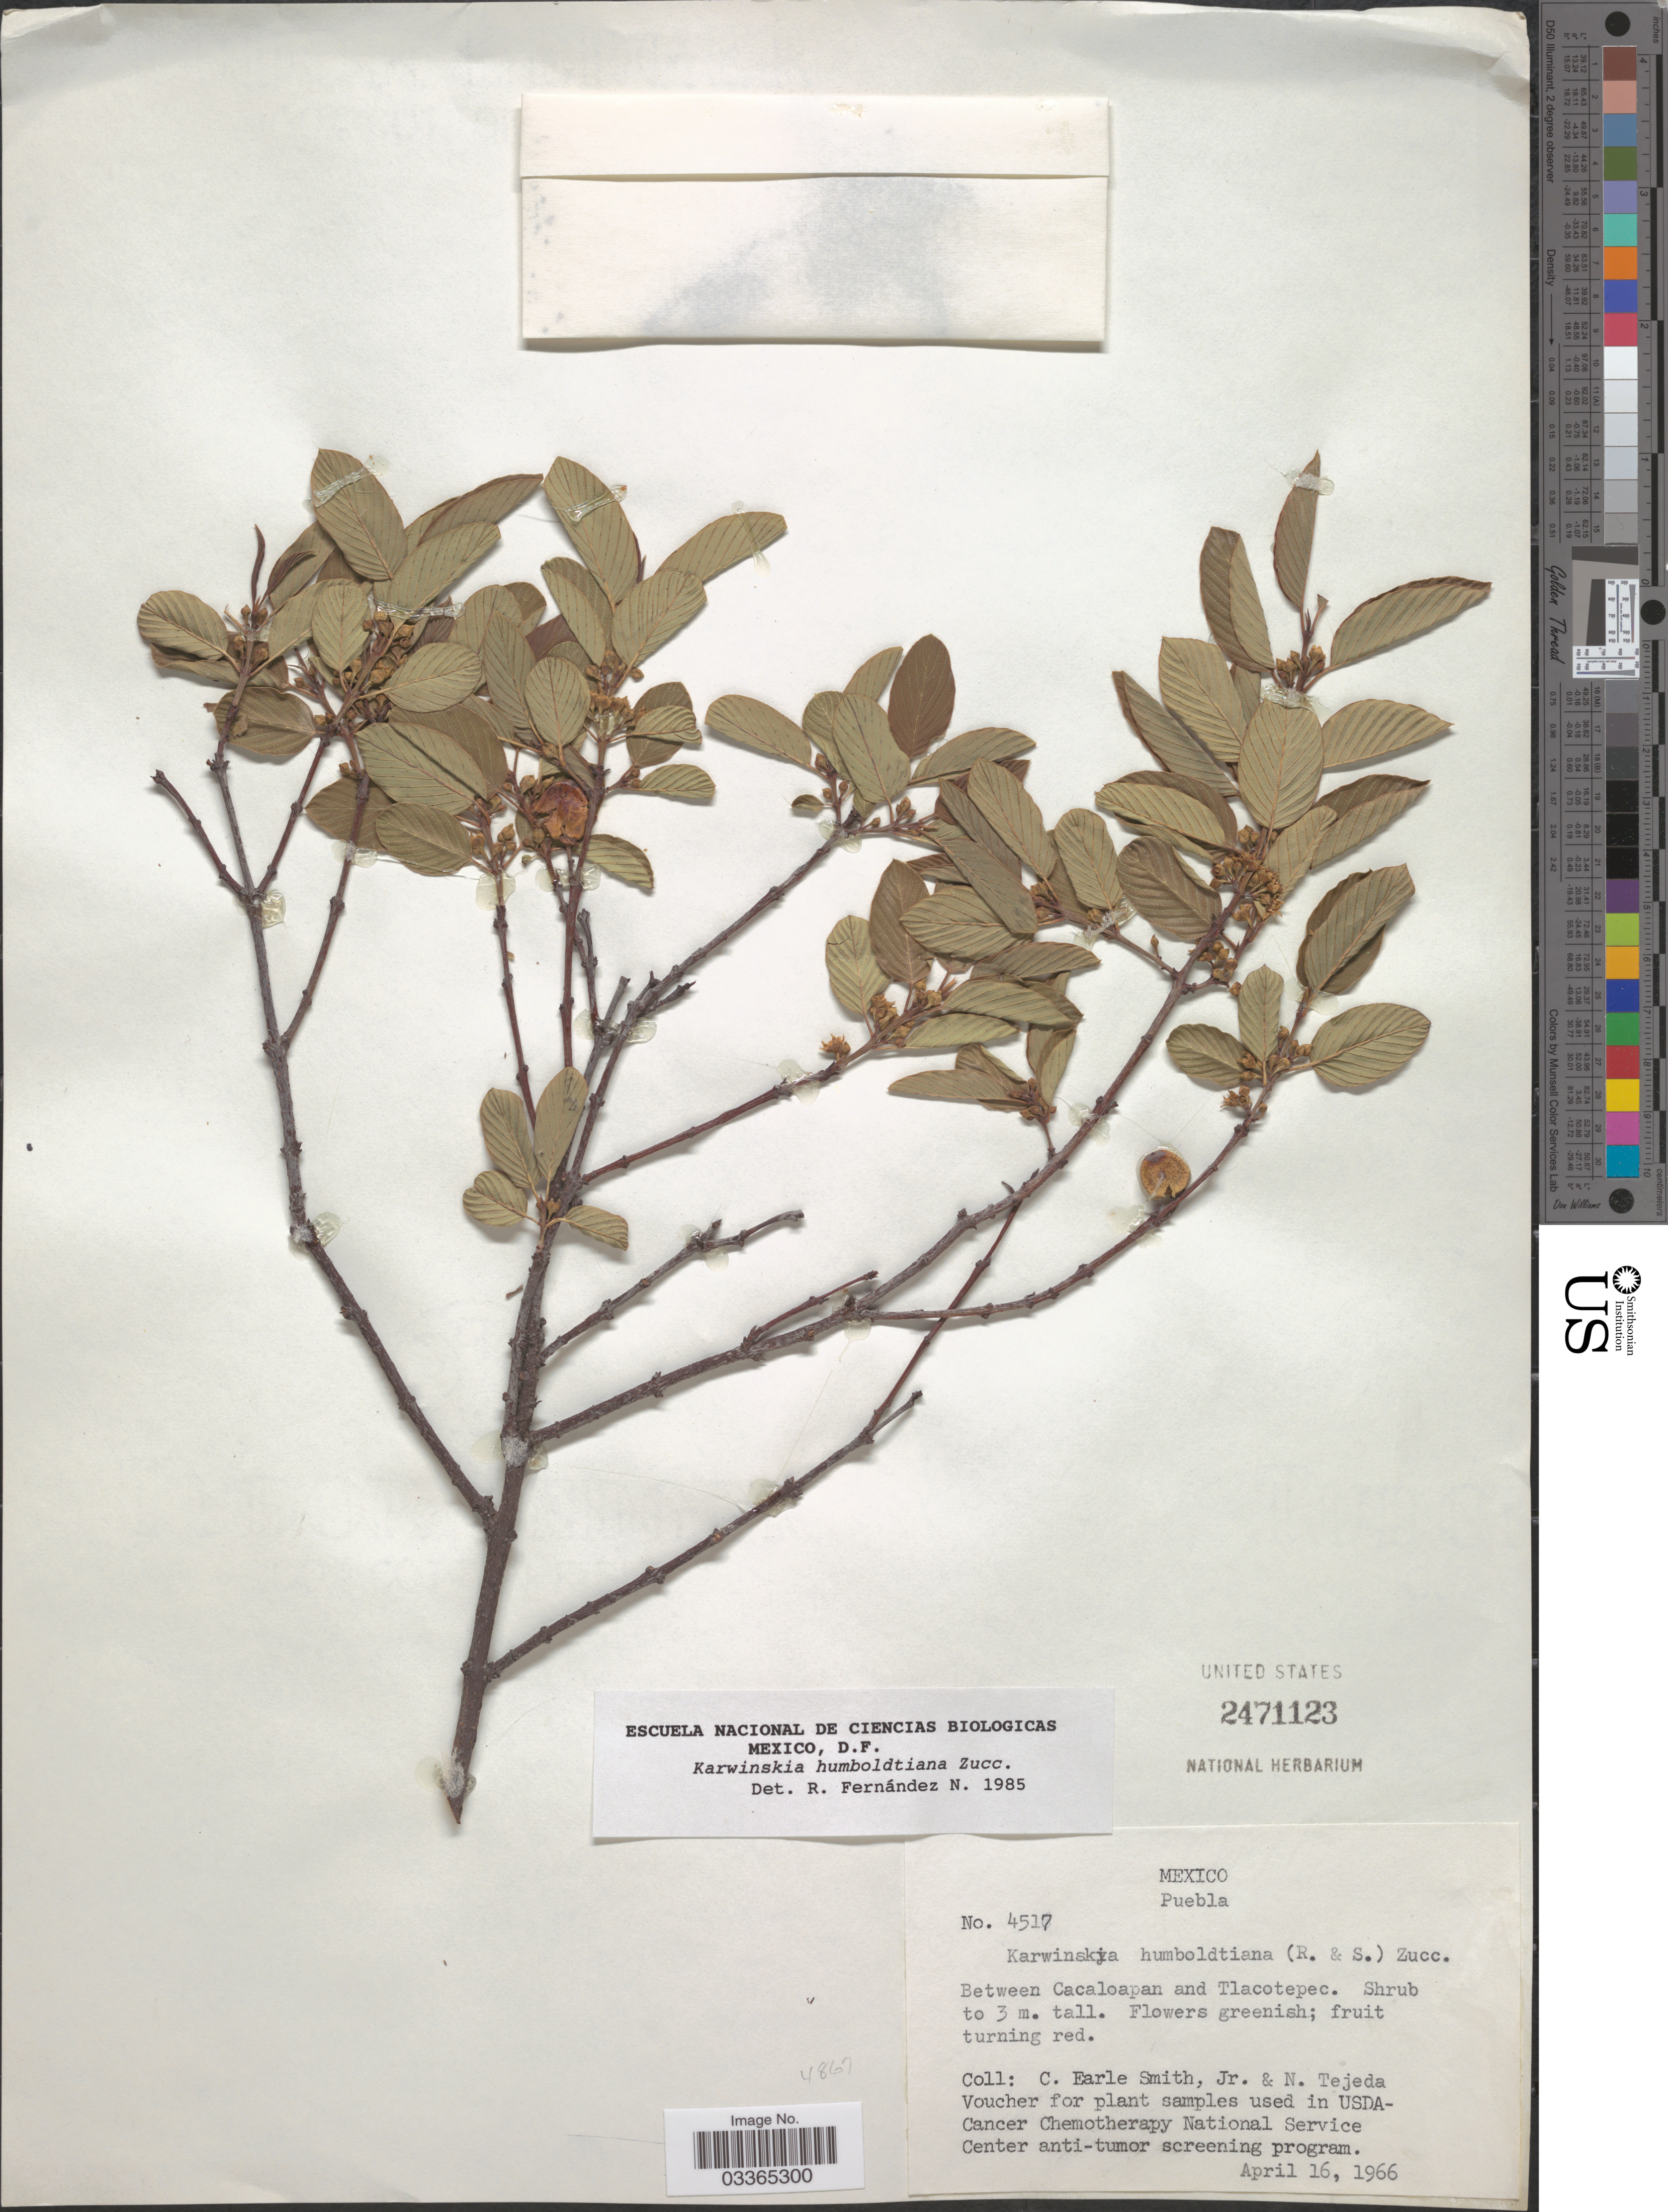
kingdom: Plantae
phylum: Tracheophyta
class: Magnoliopsida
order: Rosales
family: Rhamnaceae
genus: Karwinskia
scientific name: Karwinskia humboldtiana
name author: (Schult.) Zucc.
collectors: C. E. Smith Jr. & N. Tejeda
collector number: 4517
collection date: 1966-04-16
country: Mexico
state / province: Puebla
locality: Between Cacaloapan and Tlacotepec.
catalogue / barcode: US 2471123